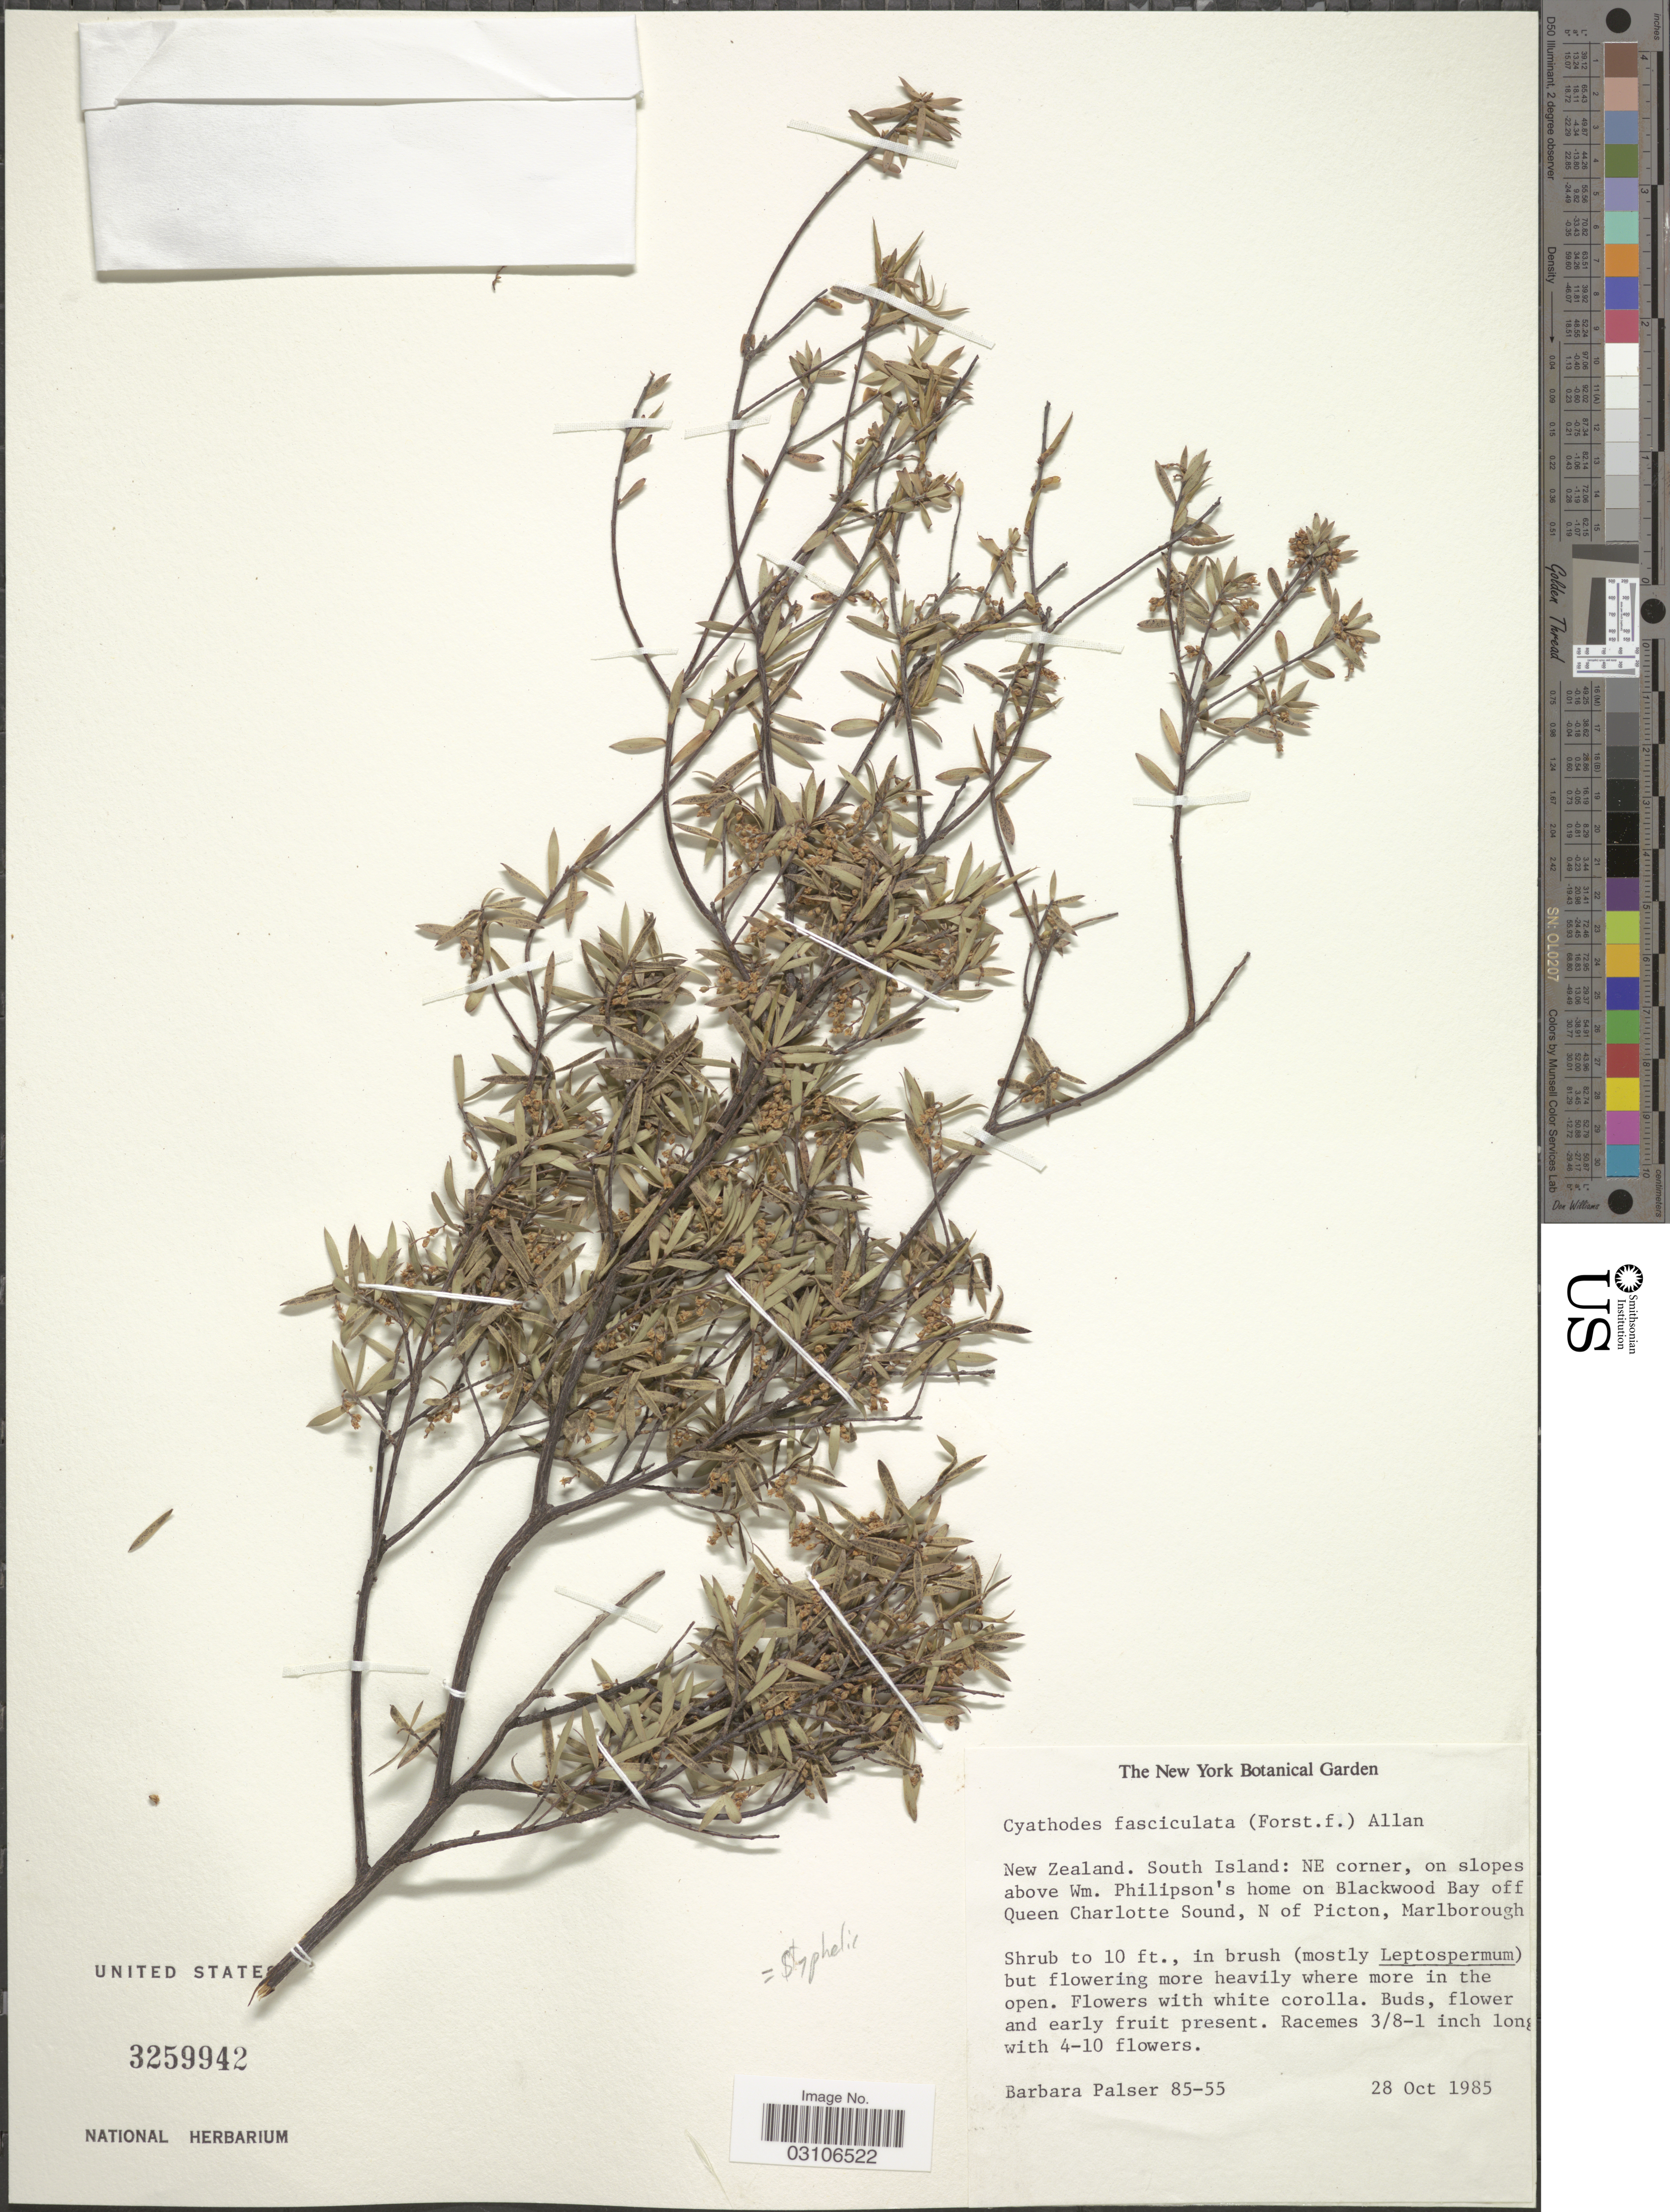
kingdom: Plantae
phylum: Tracheophyta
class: Magnoliopsida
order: Ericales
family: Ericaceae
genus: Styphelia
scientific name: Styphelia fasciculata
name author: (G. Forst.) Sleumer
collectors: B. Palser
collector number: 85-55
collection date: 1985-10-28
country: New Zealand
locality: South Island: NE corner, on slopes above Wm. Philipson's home on Blackwood Bay off Queen Charlotte Sound, N of Picton, Marlborough.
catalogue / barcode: US 3259942